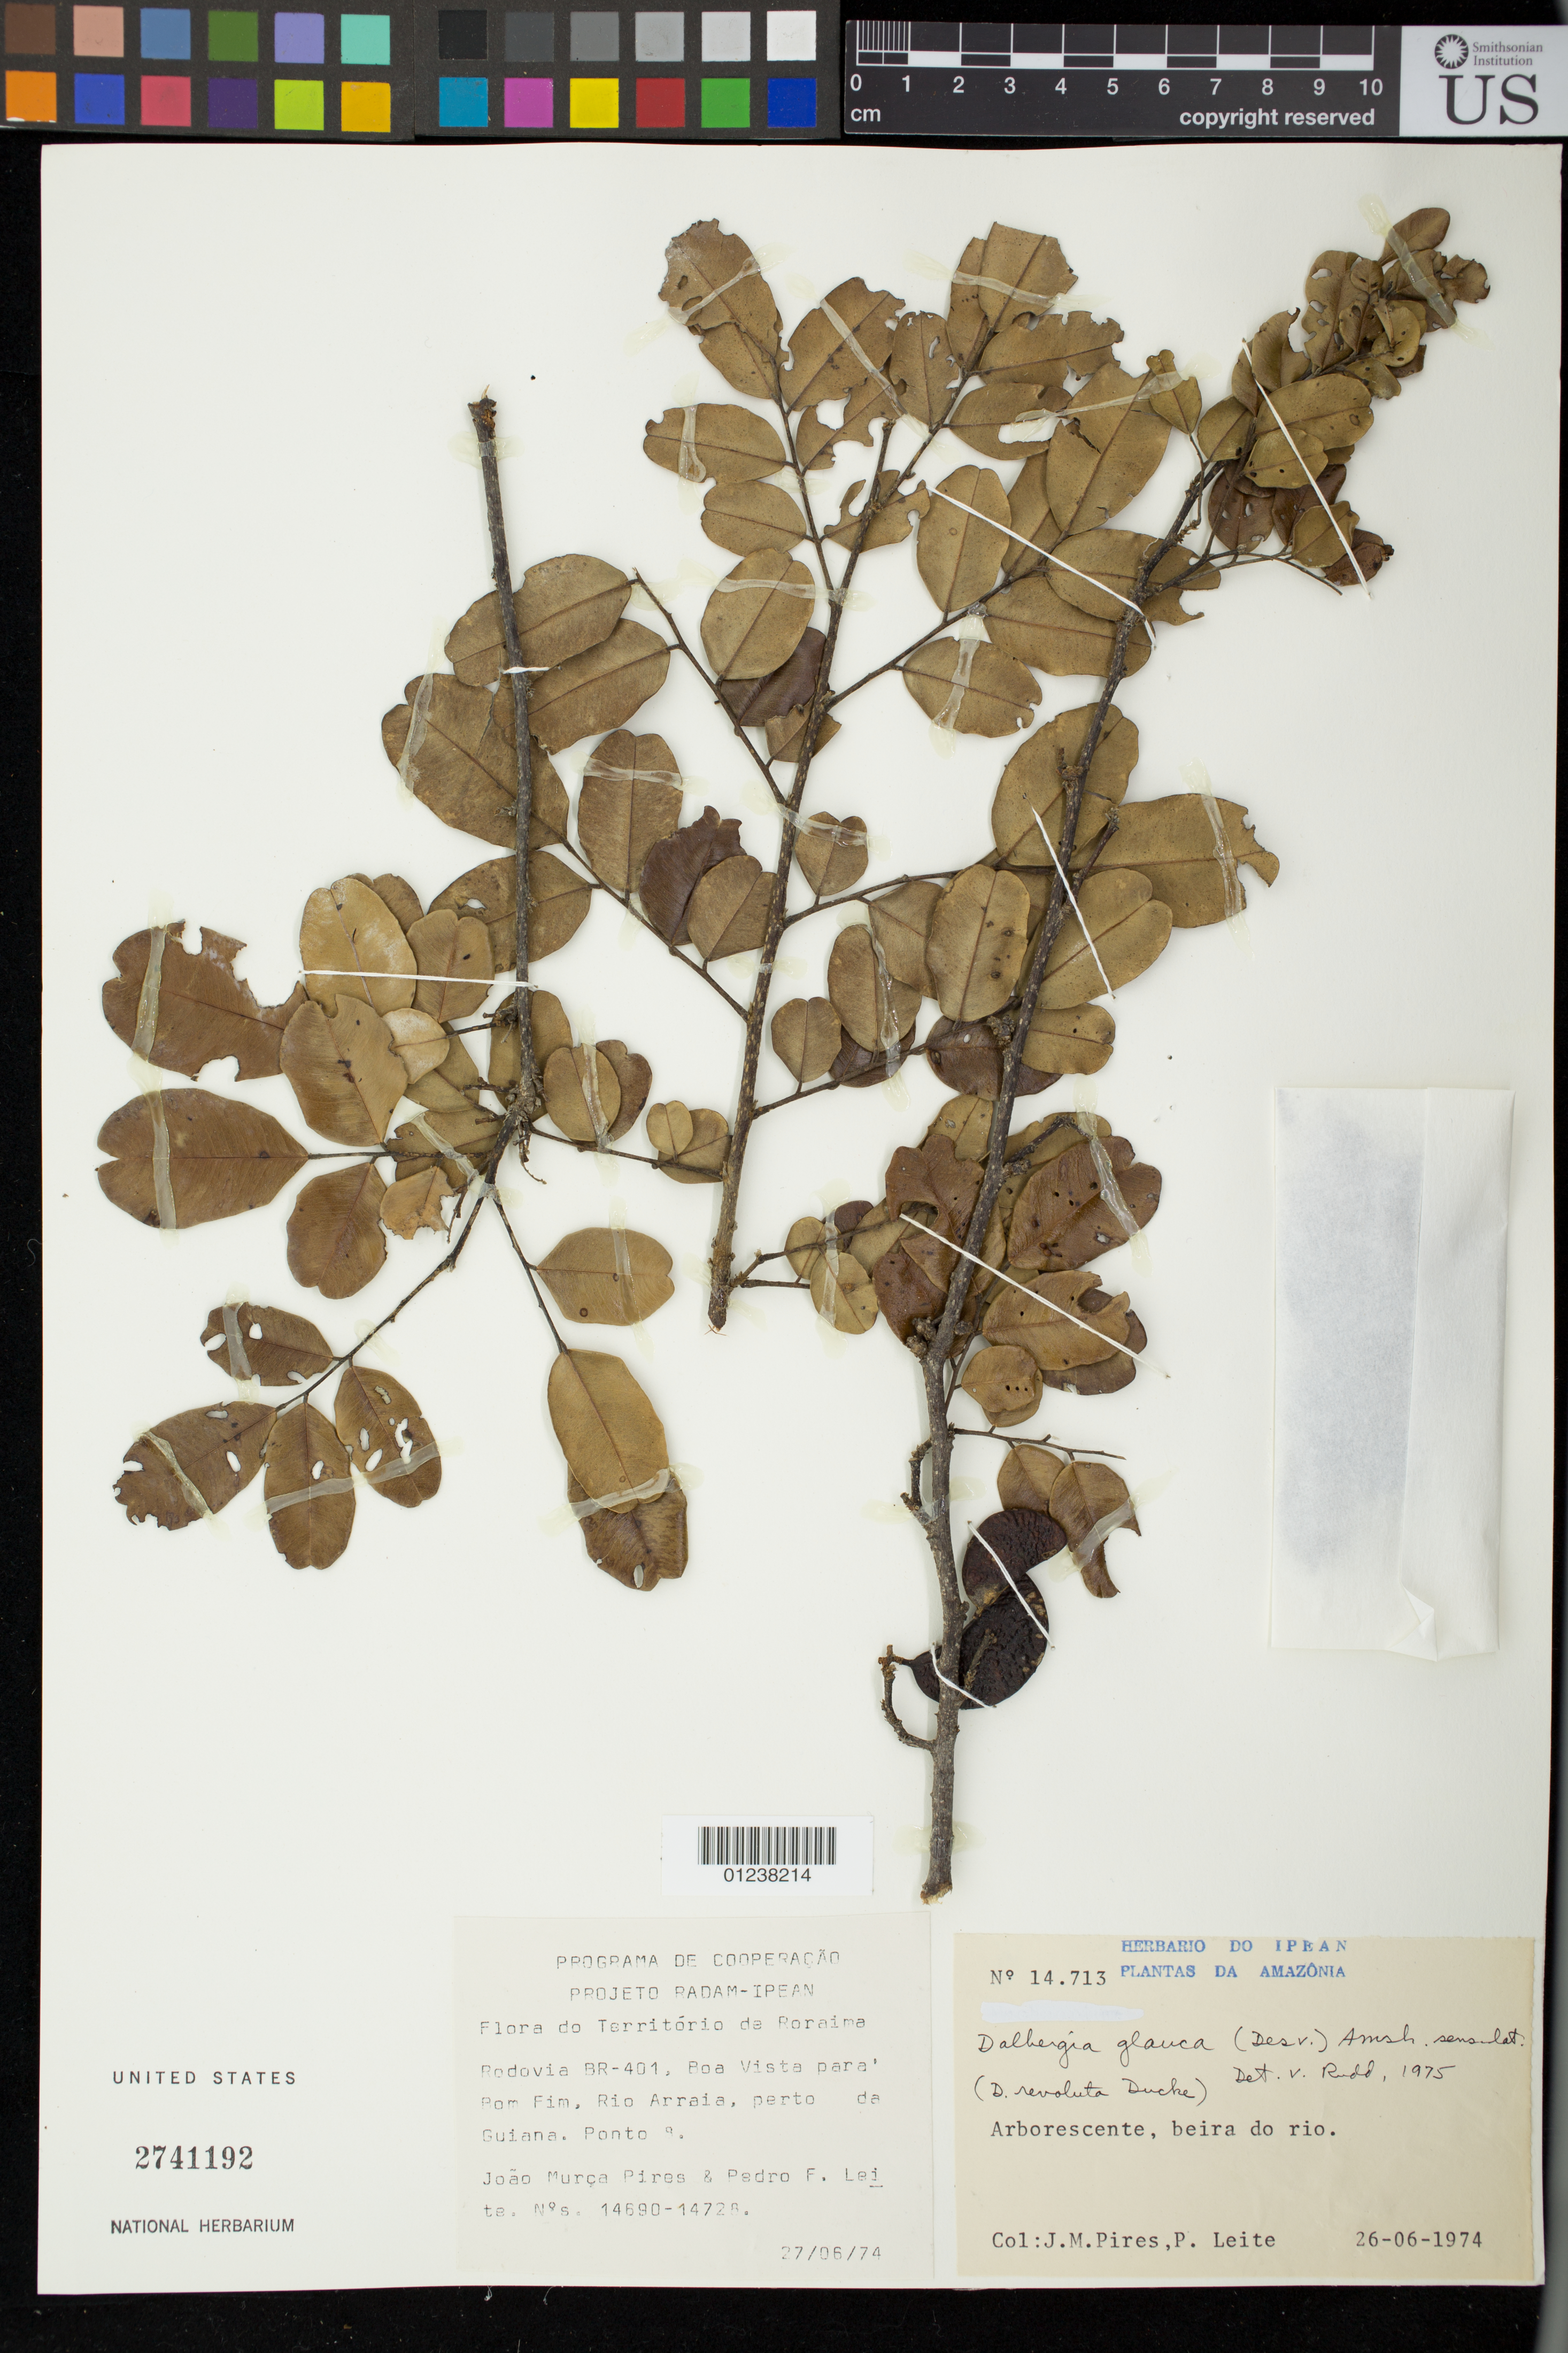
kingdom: Plantae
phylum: Tracheophyta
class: Magnoliopsida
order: Fabales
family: Fabaceae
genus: Dalbergia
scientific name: Dalbergia glauca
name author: (Desv.) Amshoff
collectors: J. M. Pires & P. Leite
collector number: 14713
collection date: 1974-06-26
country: Brazil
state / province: Roraima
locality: Rodovia BR-401, Boa Vista para Bom Fim, Rio Arraia, perto da Guiana. Ponto 8.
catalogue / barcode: US 2741192